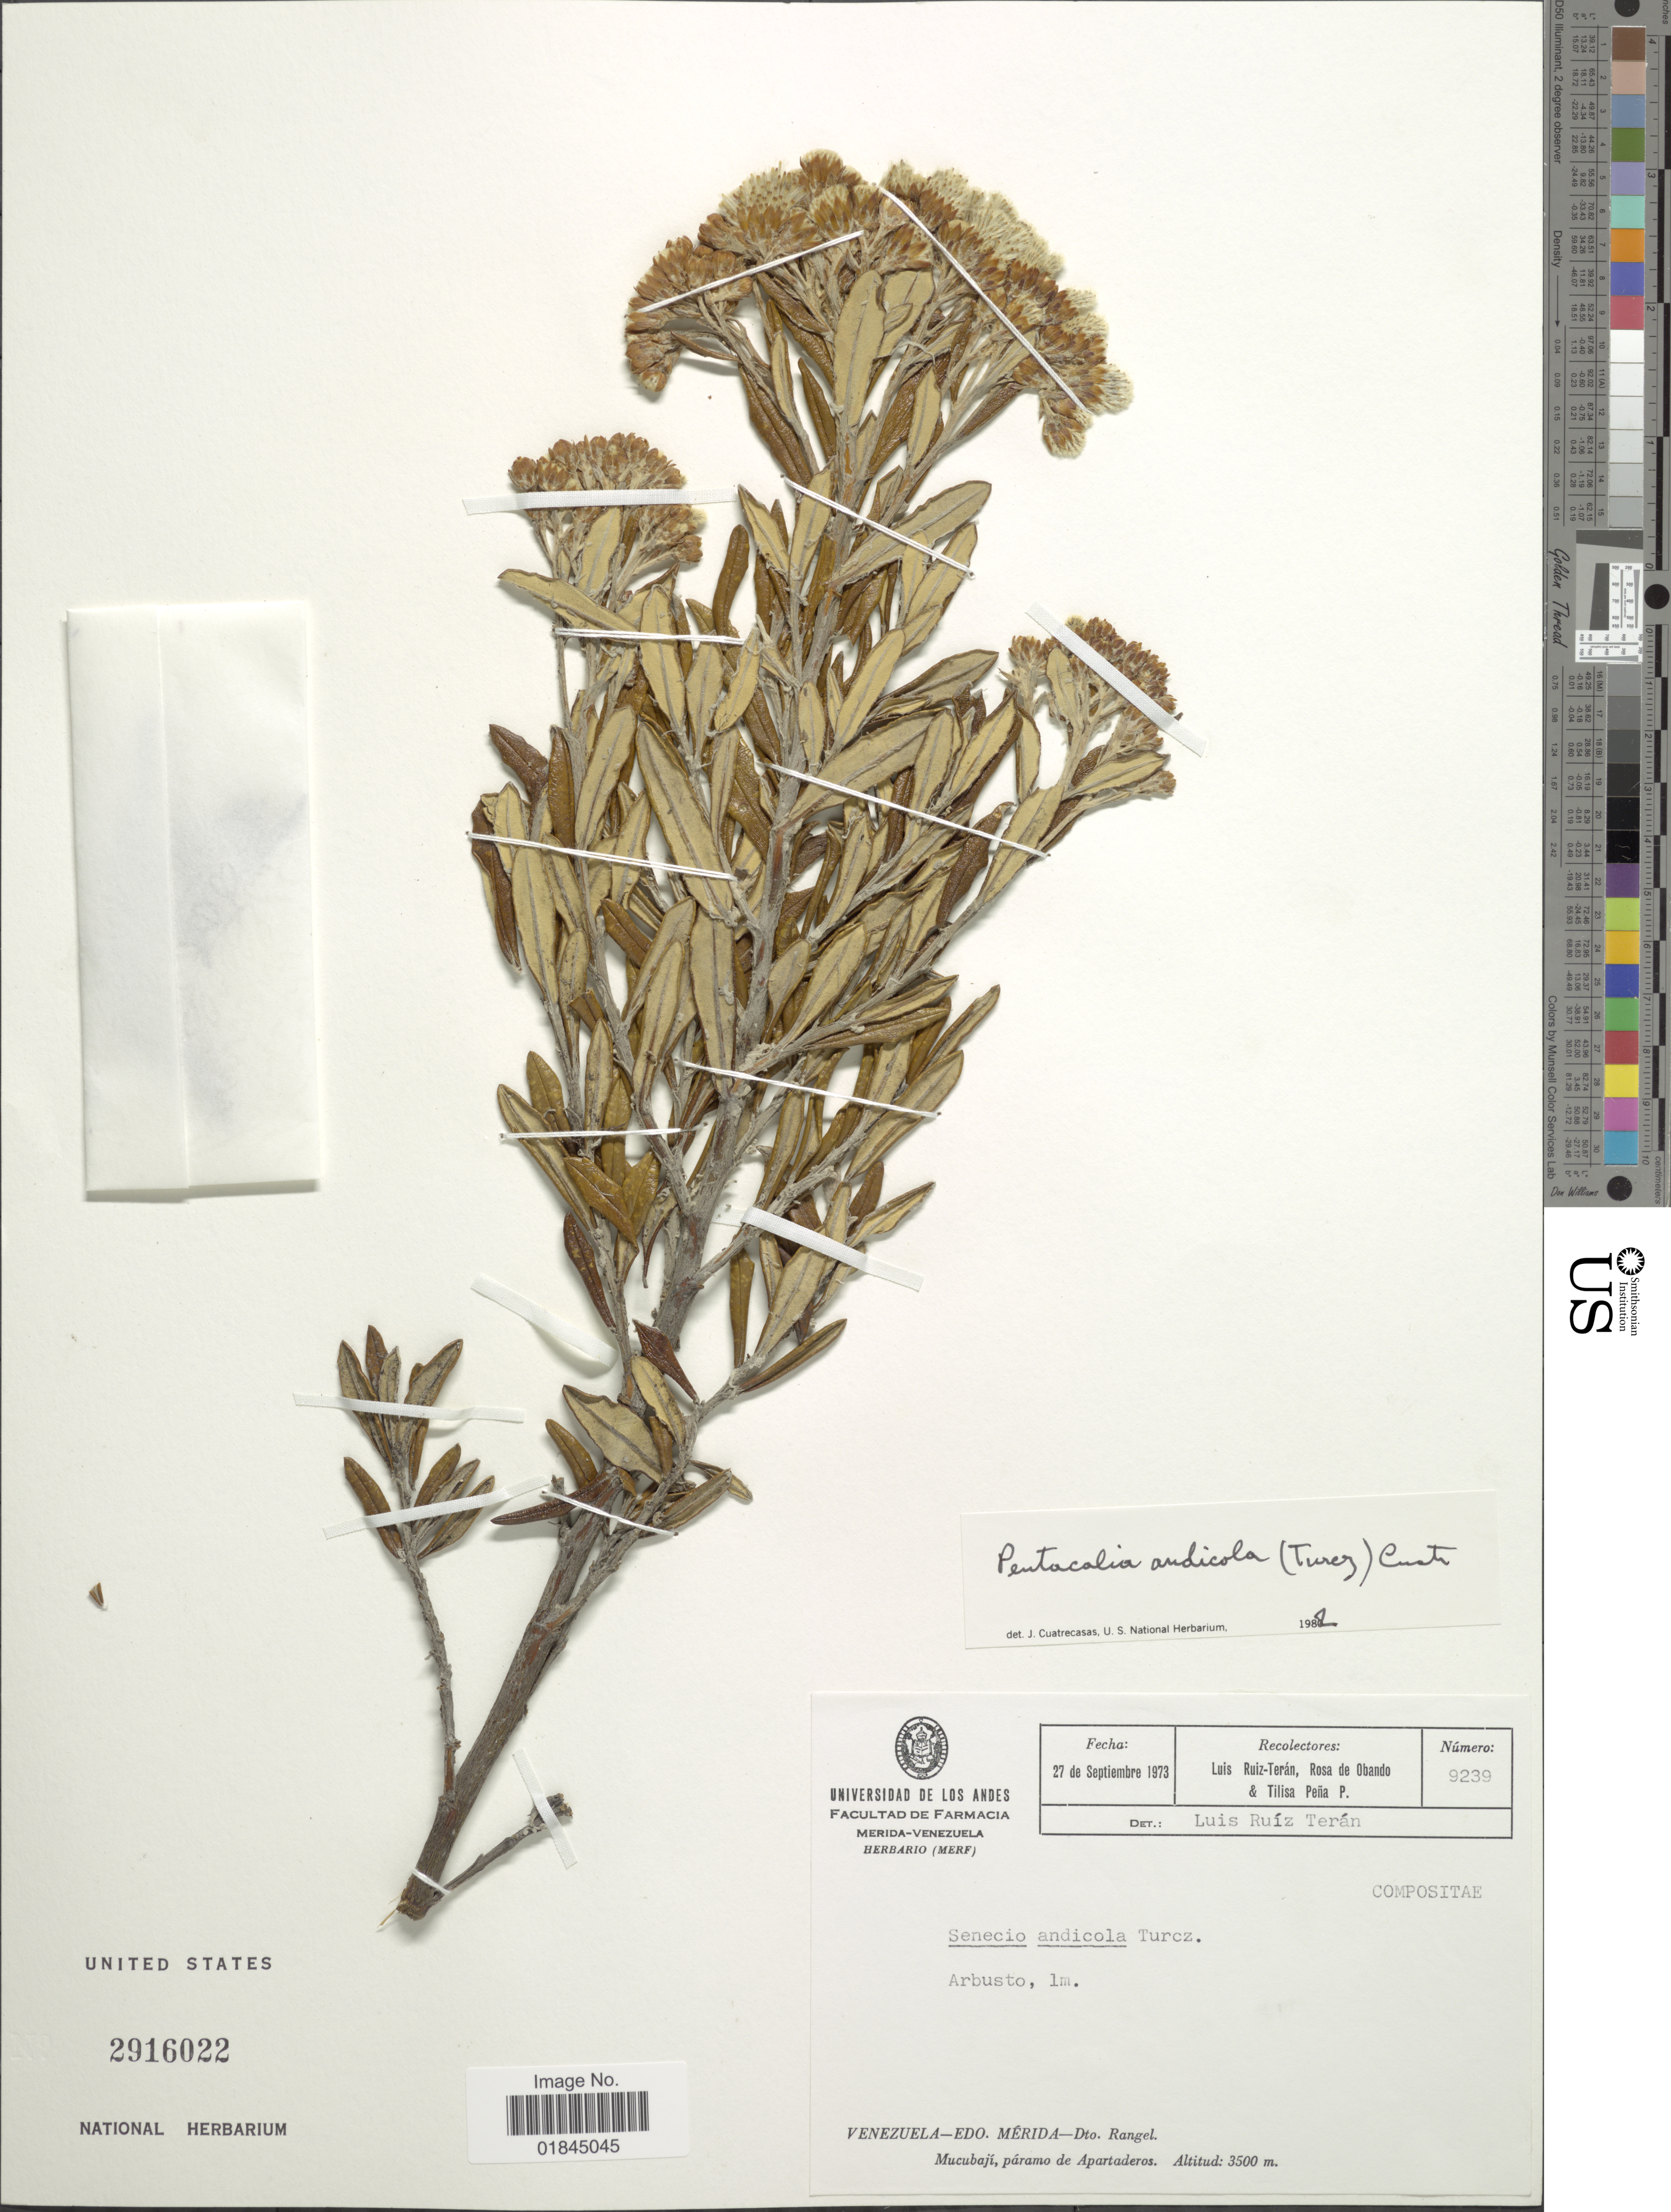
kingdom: Plantae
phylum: Tracheophyta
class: Magnoliopsida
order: Asterales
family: Asteraceae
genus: Pentacalia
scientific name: Pentacalia andicola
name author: (Turcz.) Cuatrec.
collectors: L. Teran, R. Obanda & T. Peña P.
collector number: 9239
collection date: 1973-12-27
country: Venezuela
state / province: Mérida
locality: Dto. Rangel. Mucubaji paramo de Apartaderos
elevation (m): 3500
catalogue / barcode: US 2916022